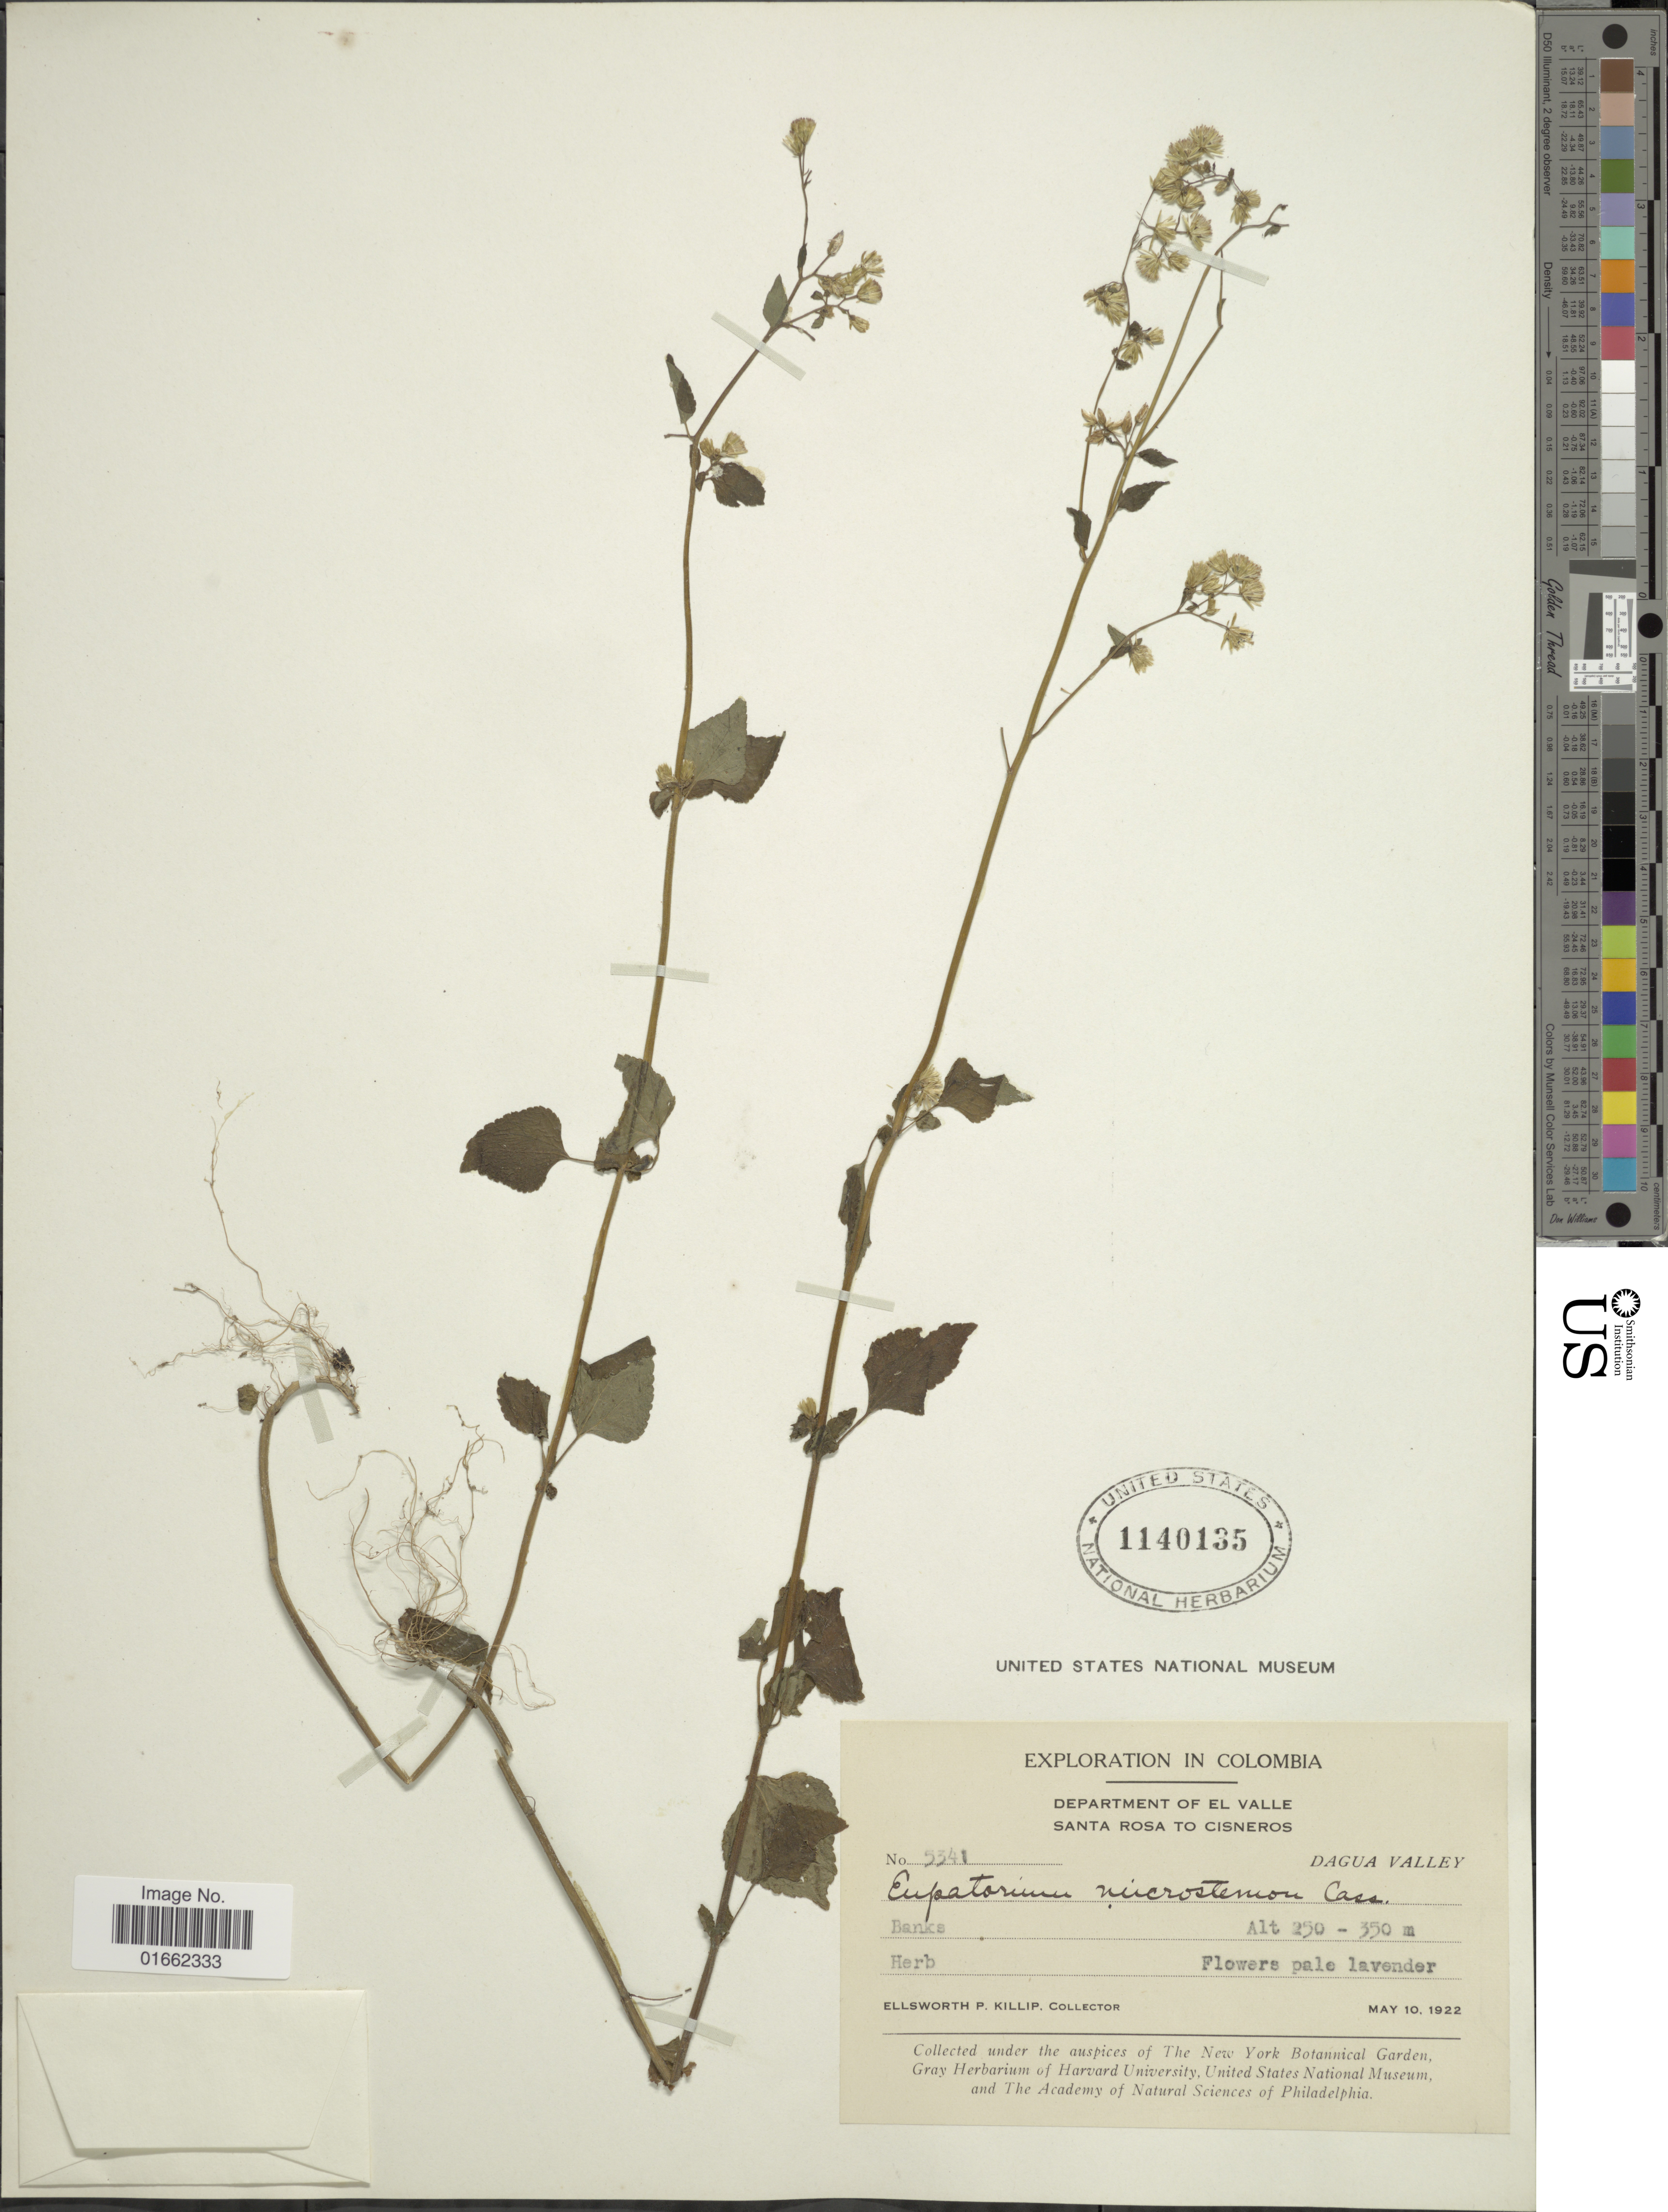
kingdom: Plantae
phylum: Tracheophyta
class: Magnoliopsida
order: Asterales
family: Asteraceae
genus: Fleischmannia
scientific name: Fleischmannia microstemon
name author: (Cass.) R.M. King & H. Rob.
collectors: E. P. Killip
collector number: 5341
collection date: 1922-05-10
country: Colombia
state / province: Valle del Cauca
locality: Department of El Valle. Santa Rosa to Cisneros. Dagua Valley.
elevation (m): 250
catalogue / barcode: US 1140135